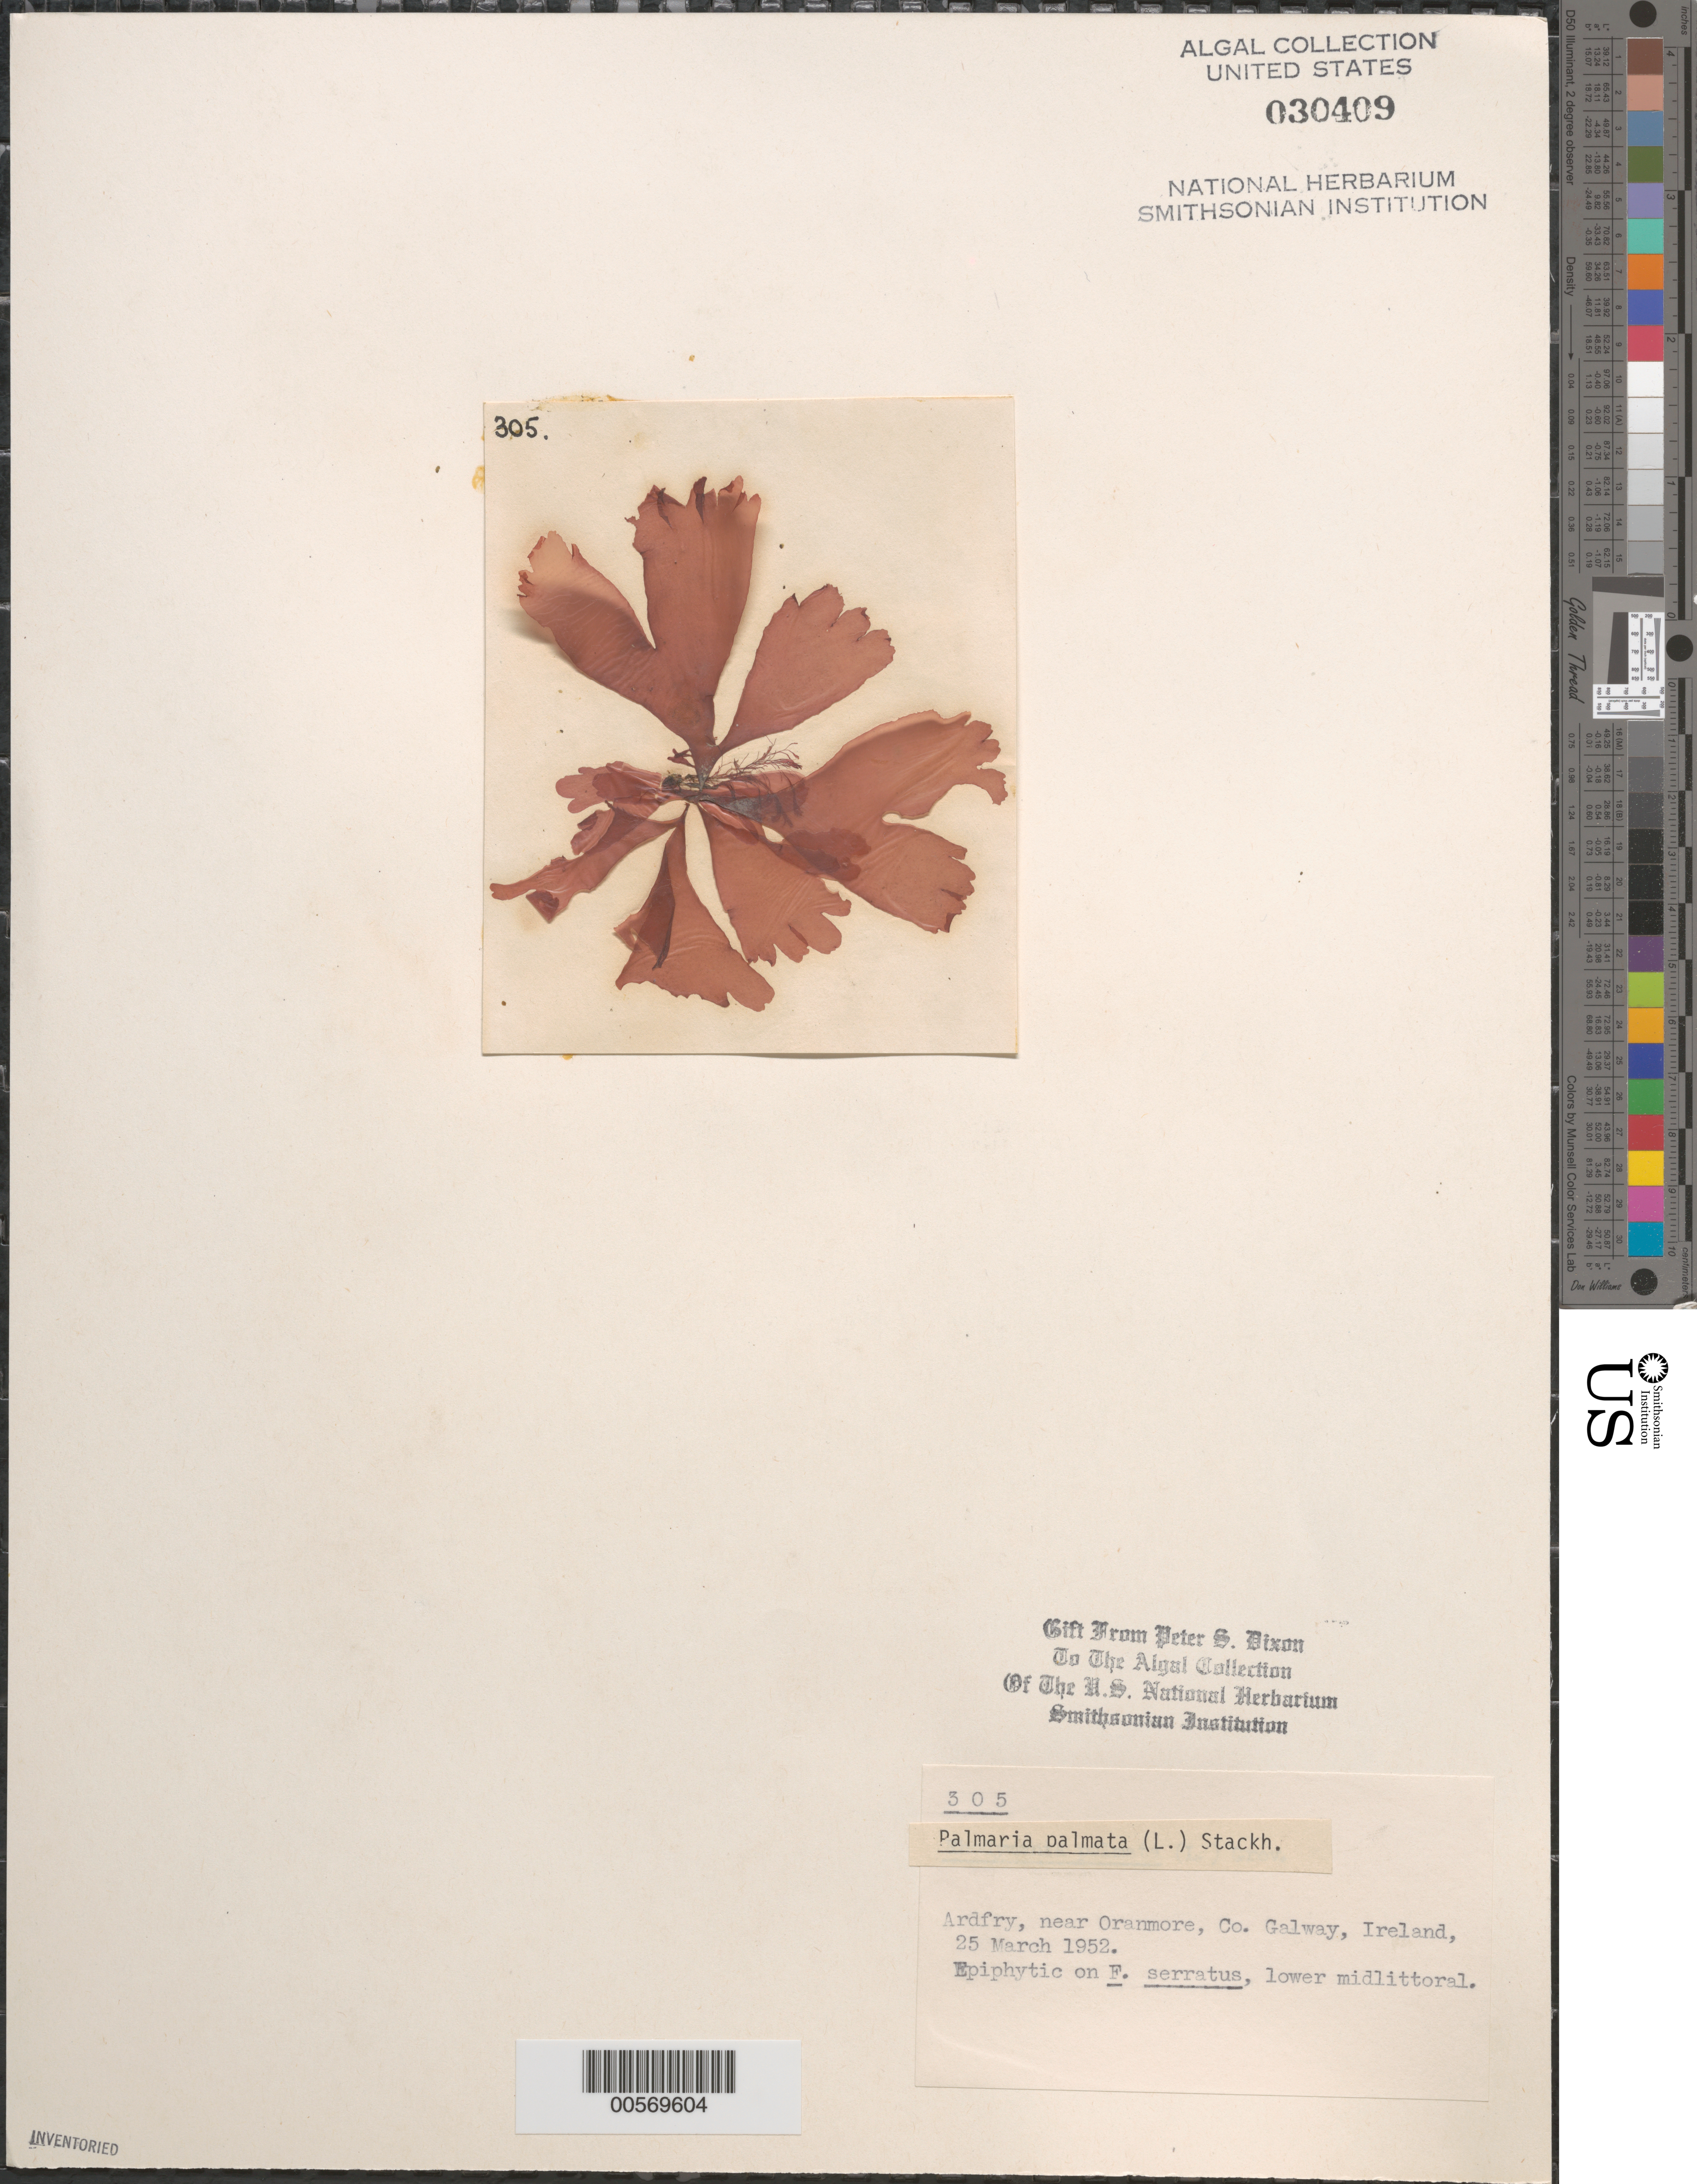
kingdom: Plantae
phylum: Rhodophyta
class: Florideophyceae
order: Palmariales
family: Palmariaceae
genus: Palmaria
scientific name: Palmaria palmata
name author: (L.) F. Weber & D. Mohr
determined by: Dixon, P. S.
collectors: P. S. Dixon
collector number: PSD 305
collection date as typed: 25 Mar 1952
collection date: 1952-03-25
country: Ireland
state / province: Connaught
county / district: Galway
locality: Ardfry, near Oranmore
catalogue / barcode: US 30409